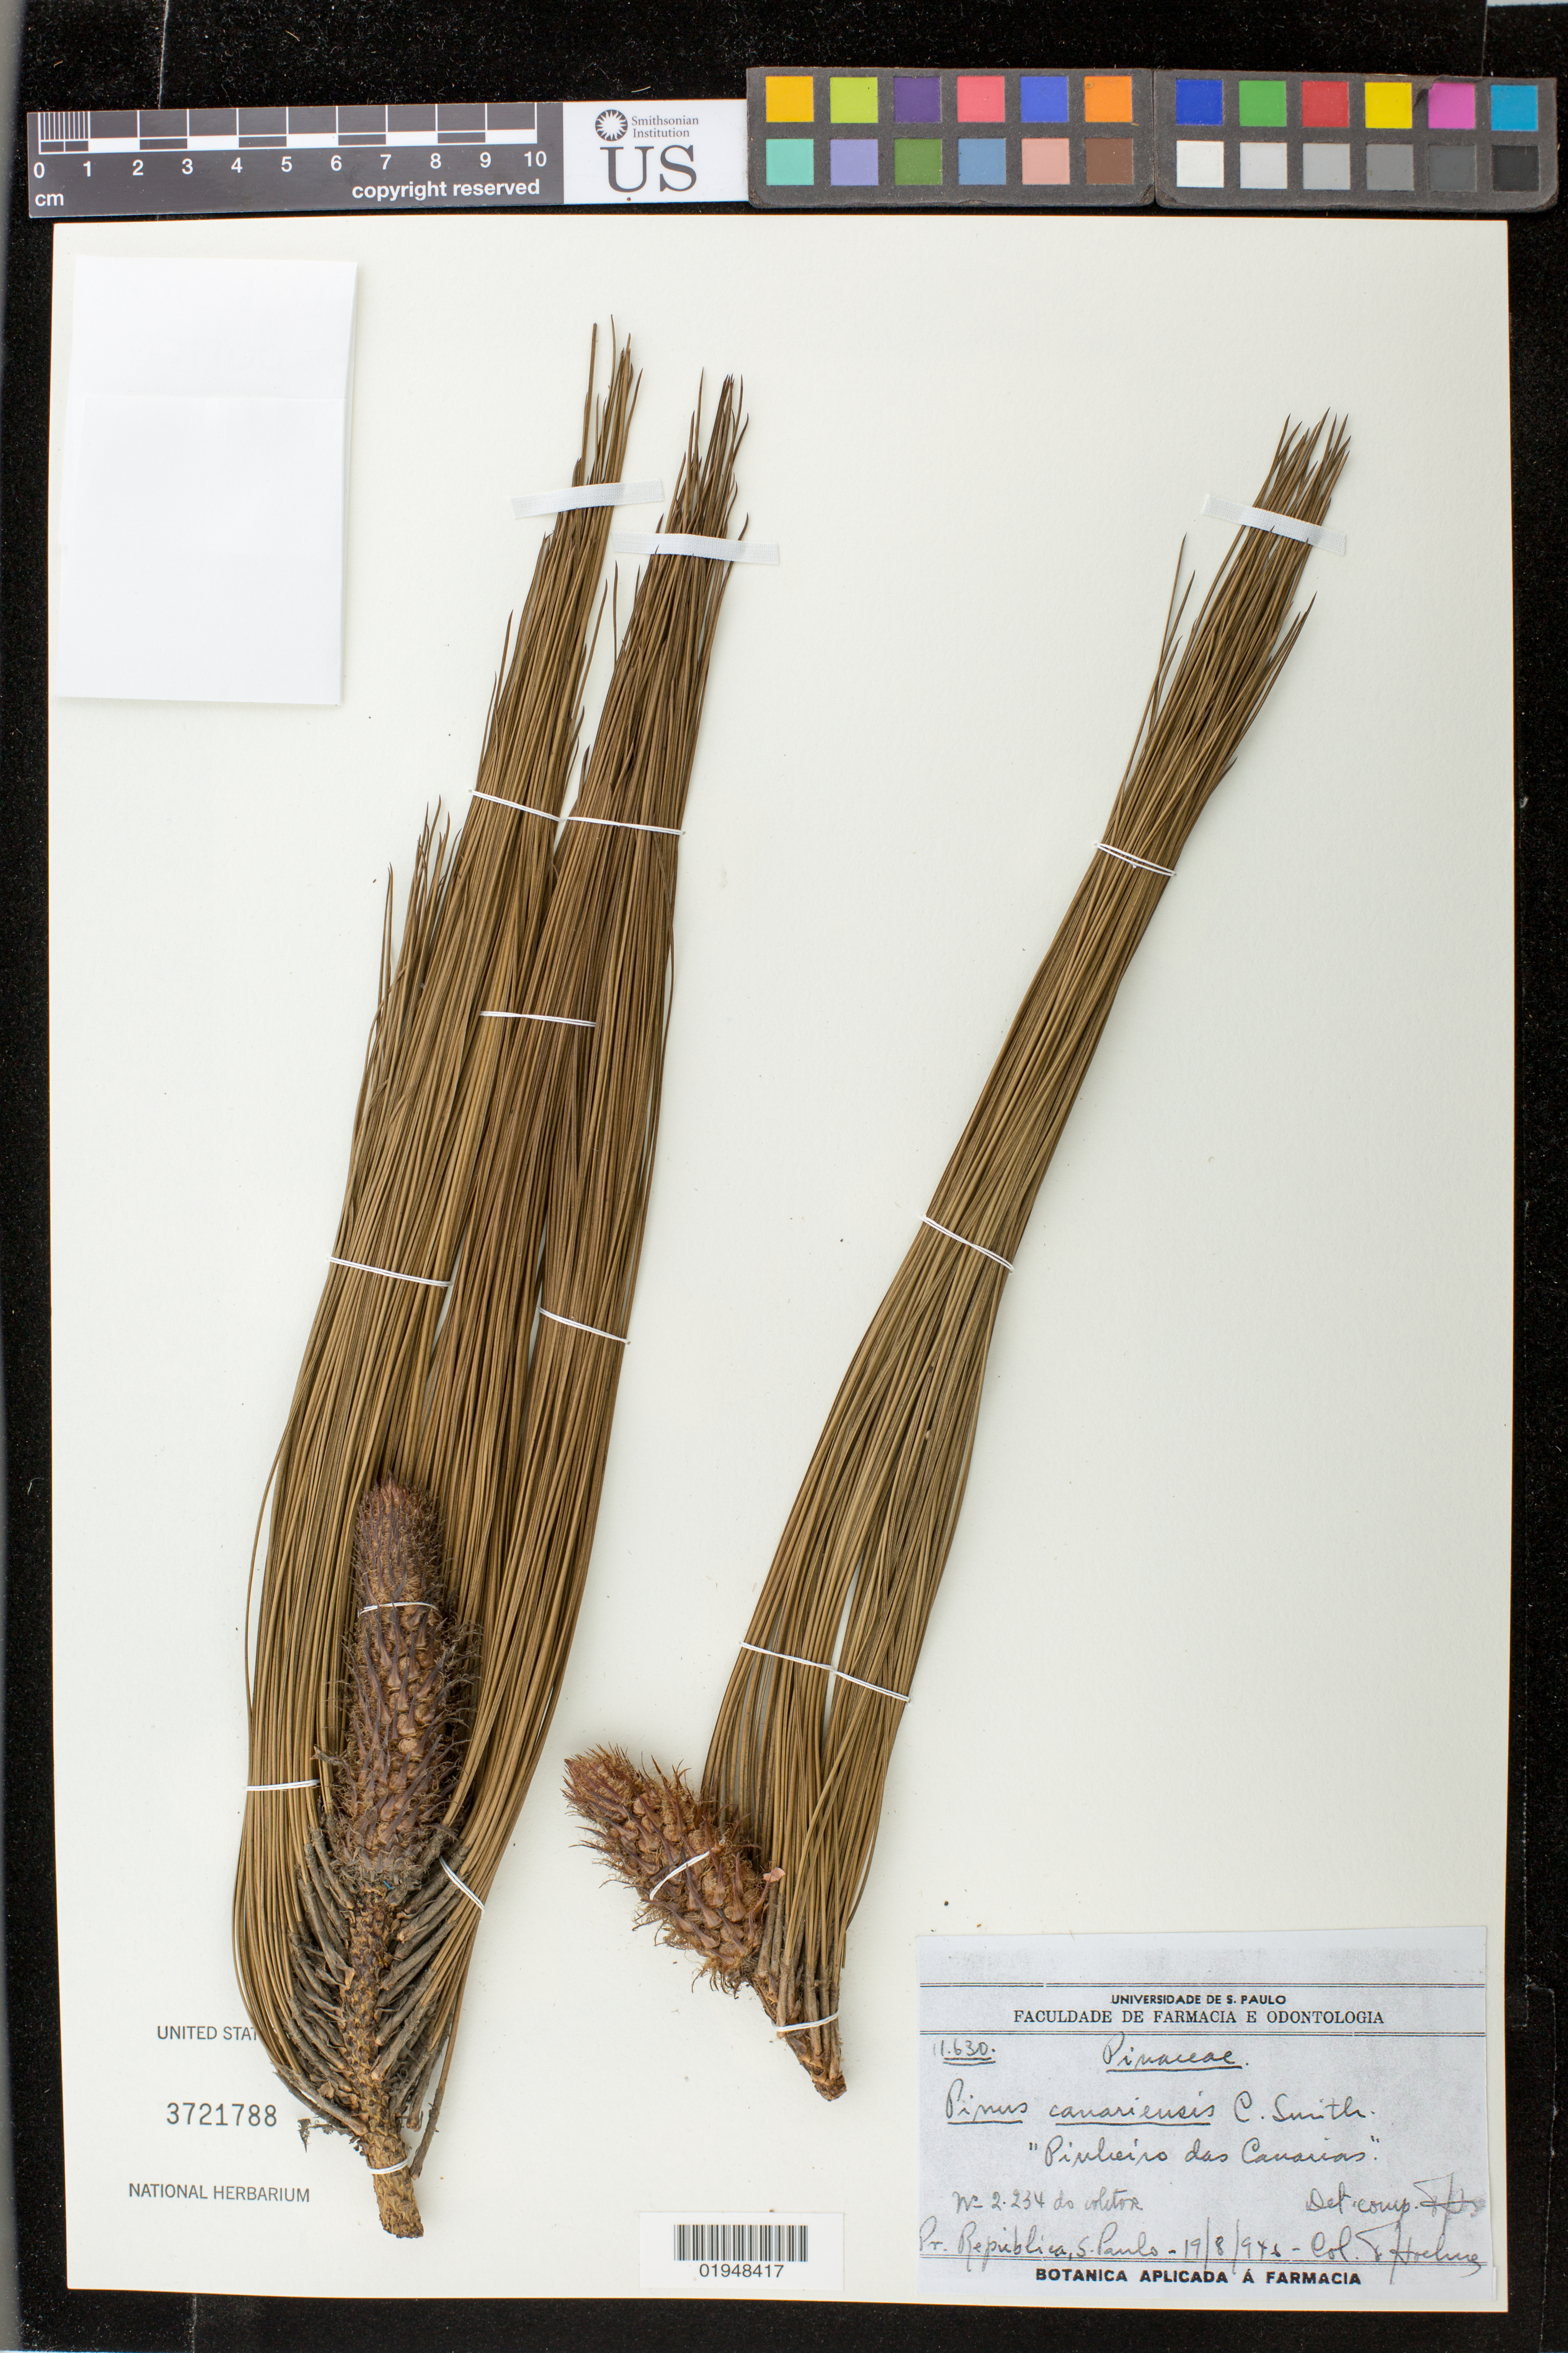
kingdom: Plantae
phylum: Tracheophyta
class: Pinopsida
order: Pinales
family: Pinaceae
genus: Pinus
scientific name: Pinus canariensis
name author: C. Sm.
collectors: F. C. Hoehne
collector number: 2.234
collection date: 1946-08-19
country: Brazil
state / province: São Paulo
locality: Pr. Republica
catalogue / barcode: US 3721788